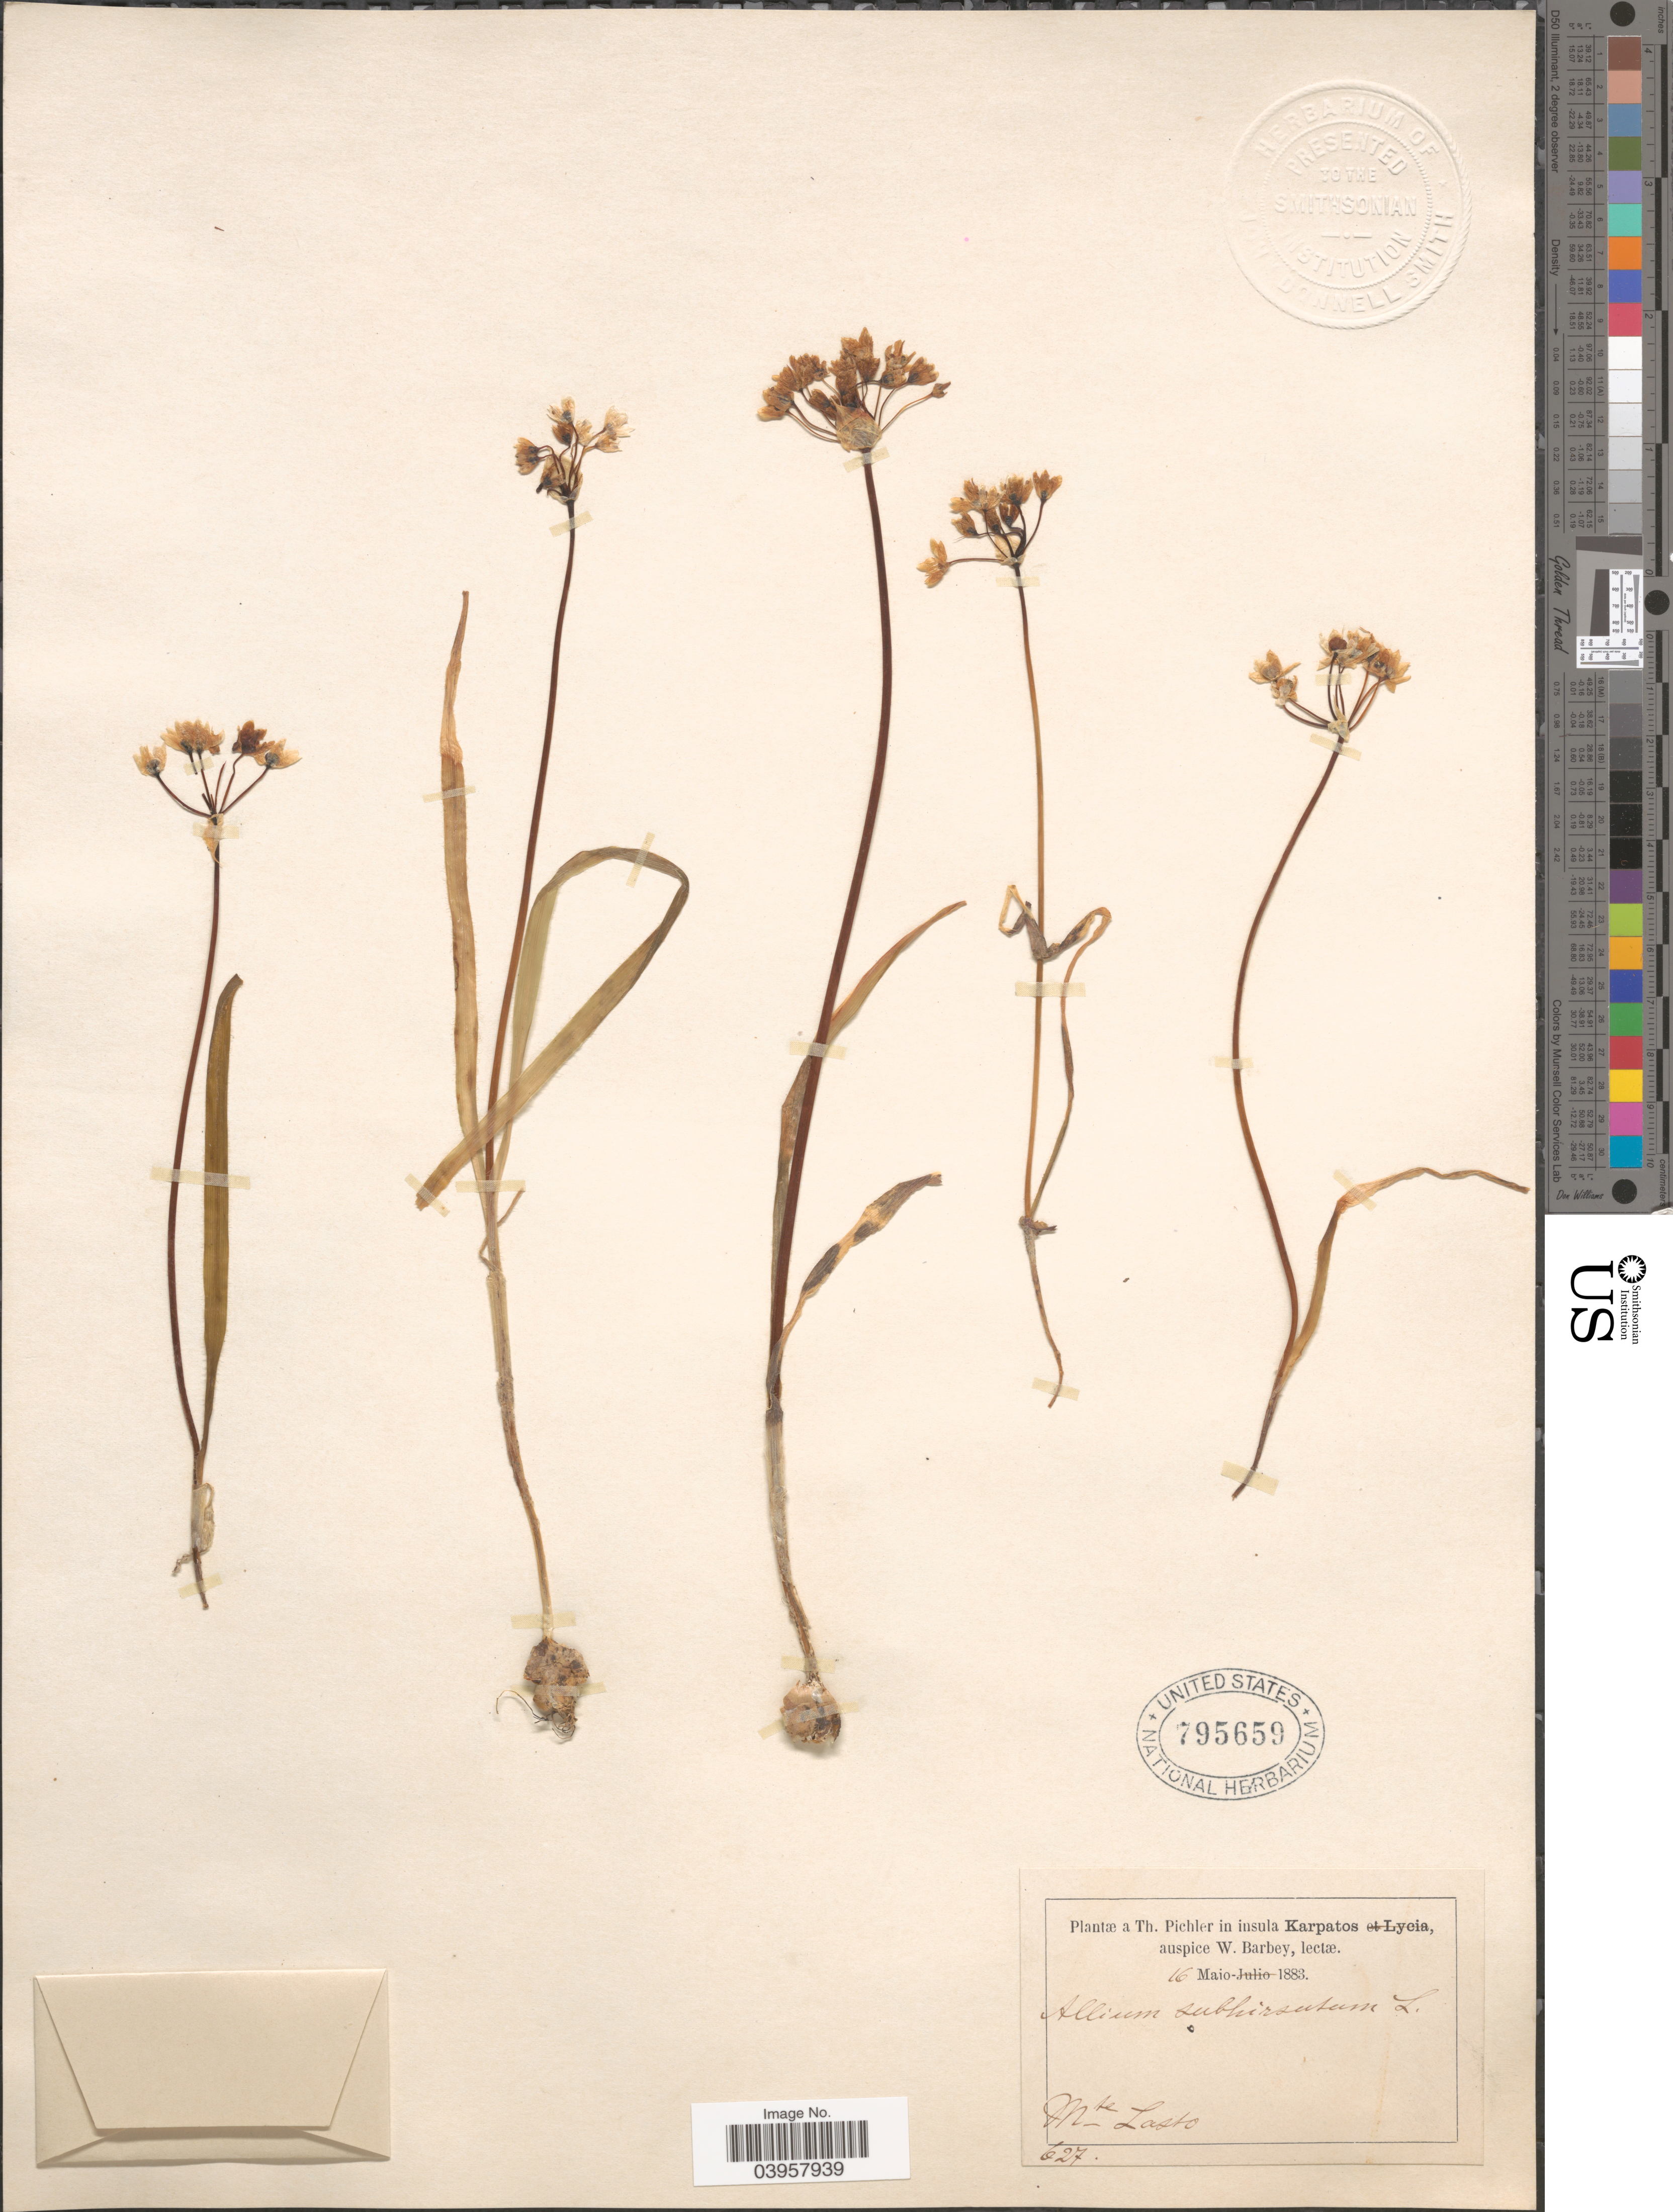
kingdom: Plantae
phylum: Tracheophyta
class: Liliopsida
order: Asparagales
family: Amaryllidaceae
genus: Allium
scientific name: Allium subhirsutum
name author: L.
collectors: T. Pichler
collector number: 627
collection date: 1883-05-16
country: Greece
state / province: South Aegean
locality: Insula Karpatos. Mte Lasto.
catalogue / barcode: US 795659